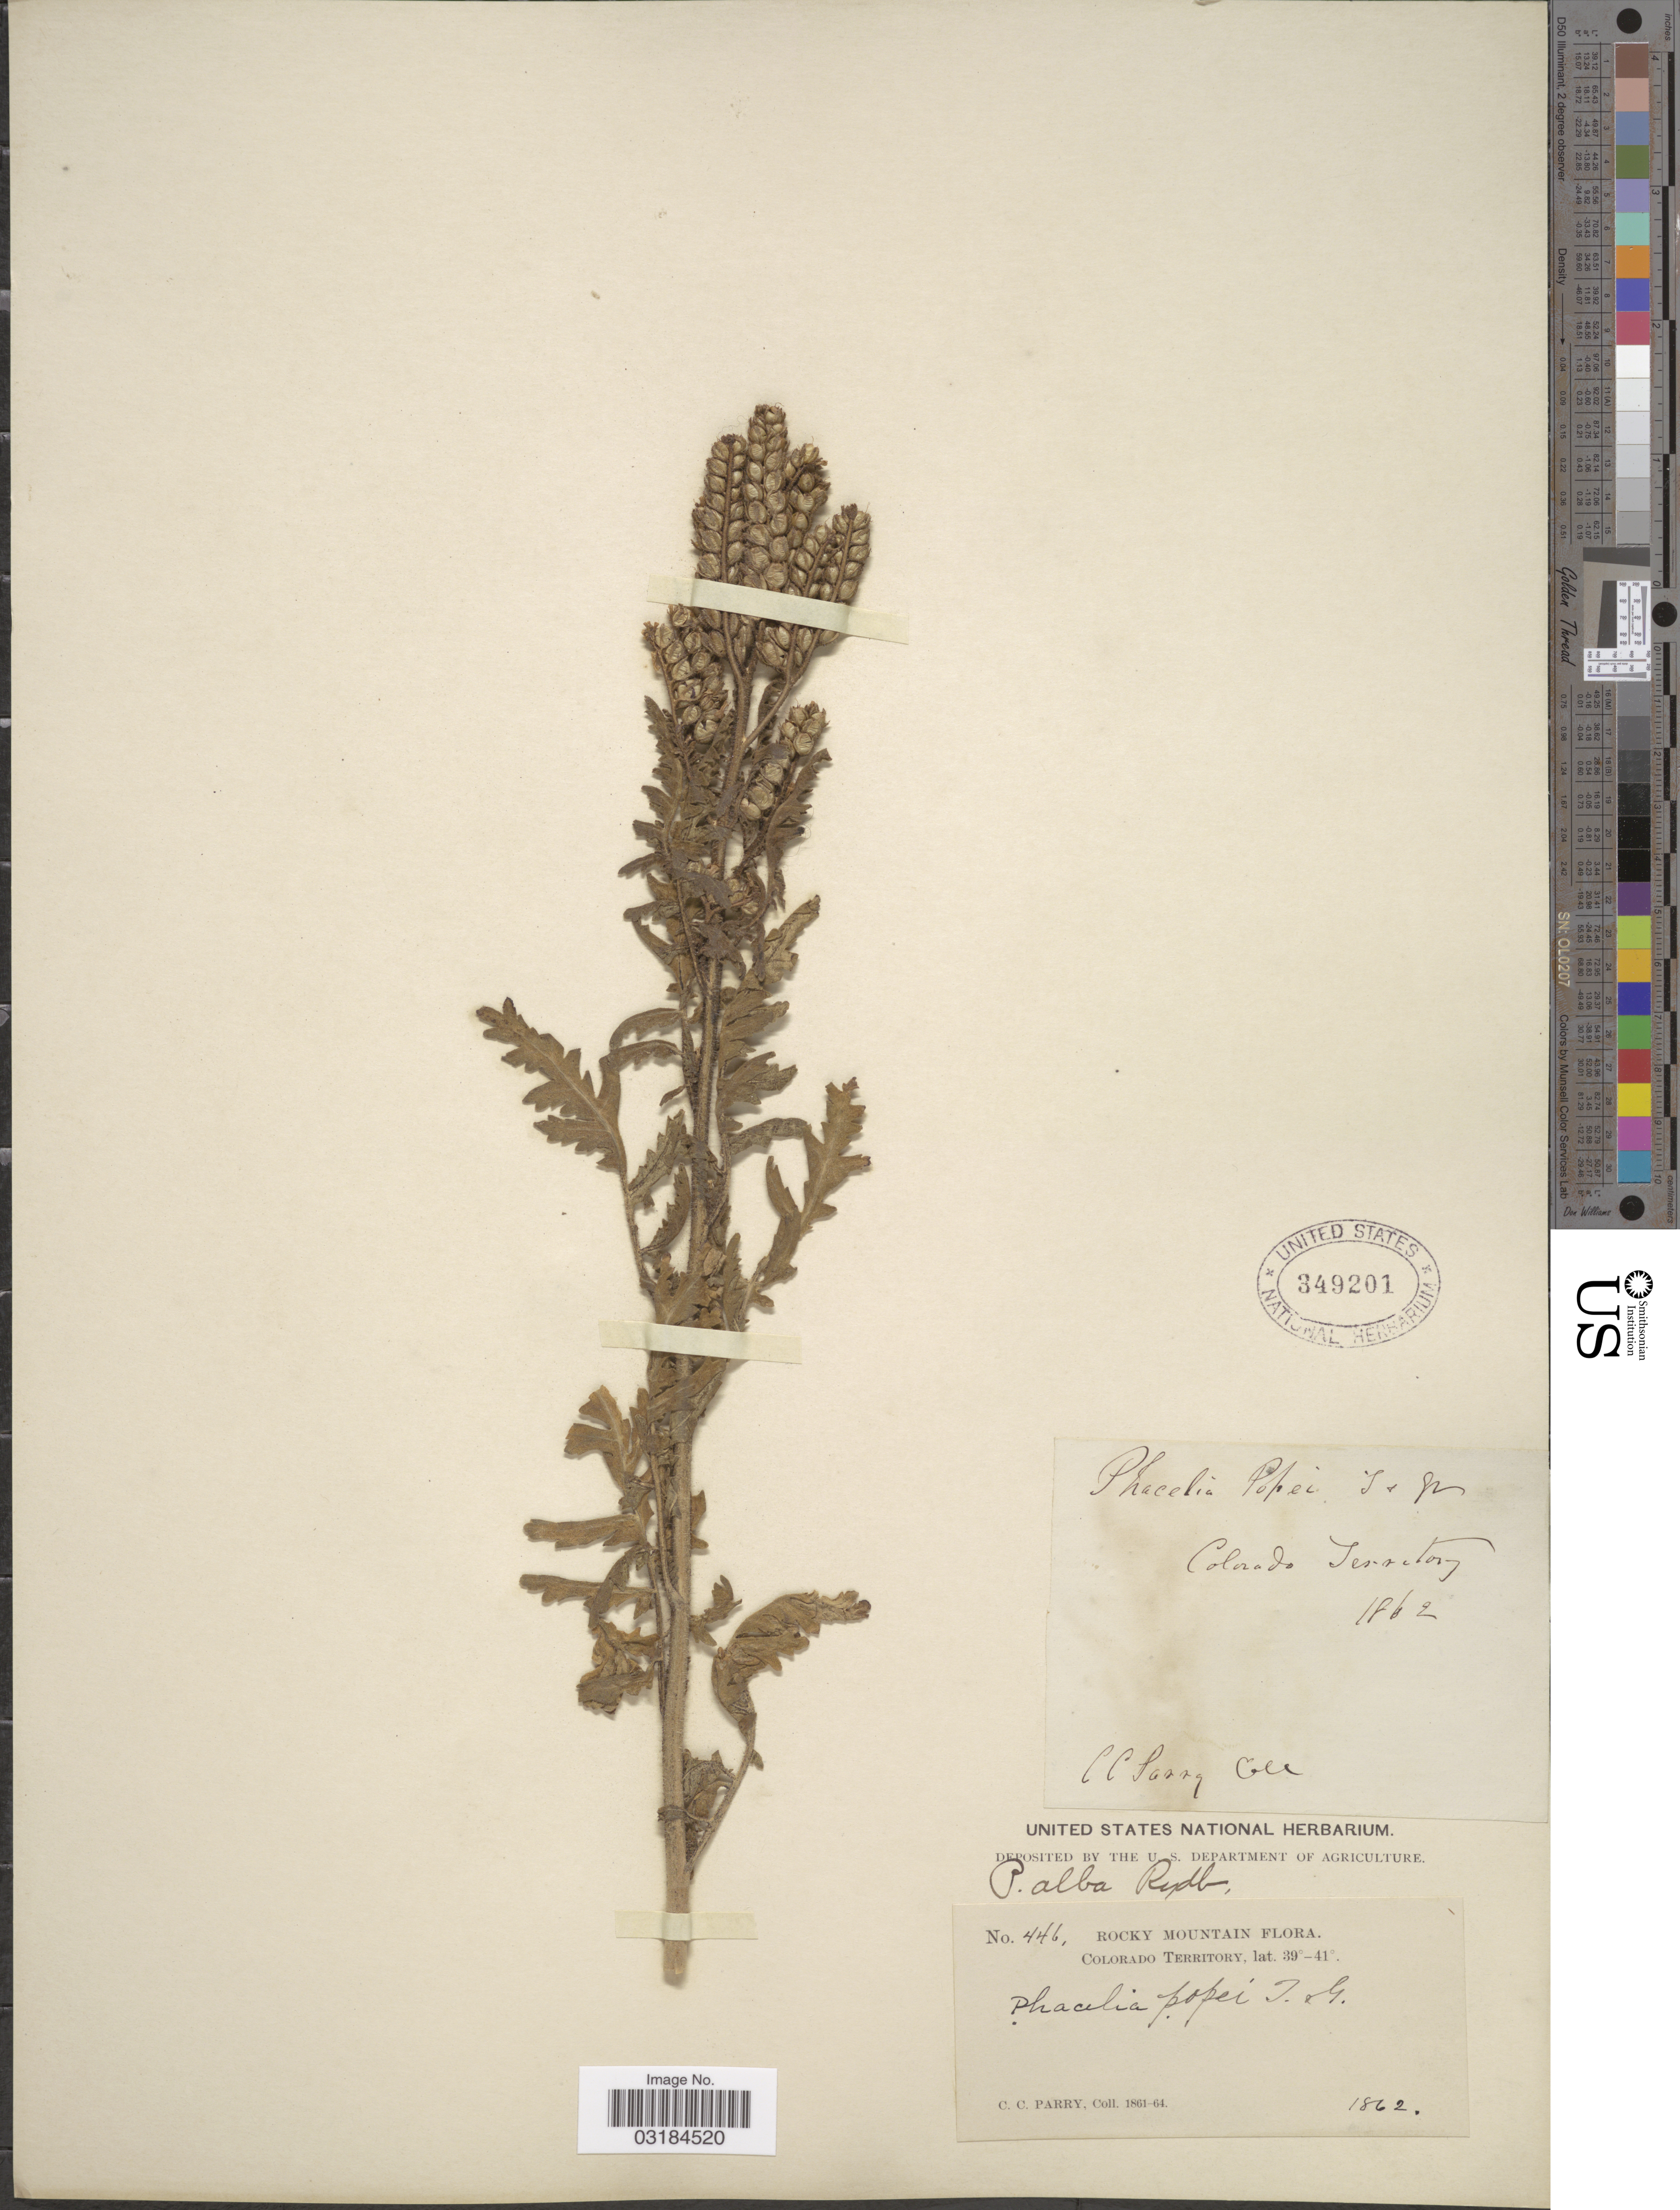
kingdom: Plantae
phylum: Tracheophyta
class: Magnoliopsida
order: Boraginales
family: Hydrophyllaceae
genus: Phacelia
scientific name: Phacelia alba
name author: Rydb.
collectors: C. C. Parry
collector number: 446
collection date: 1862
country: United States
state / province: Colorado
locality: Rocky Mountain. Colorado Territory.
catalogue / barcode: US 349201